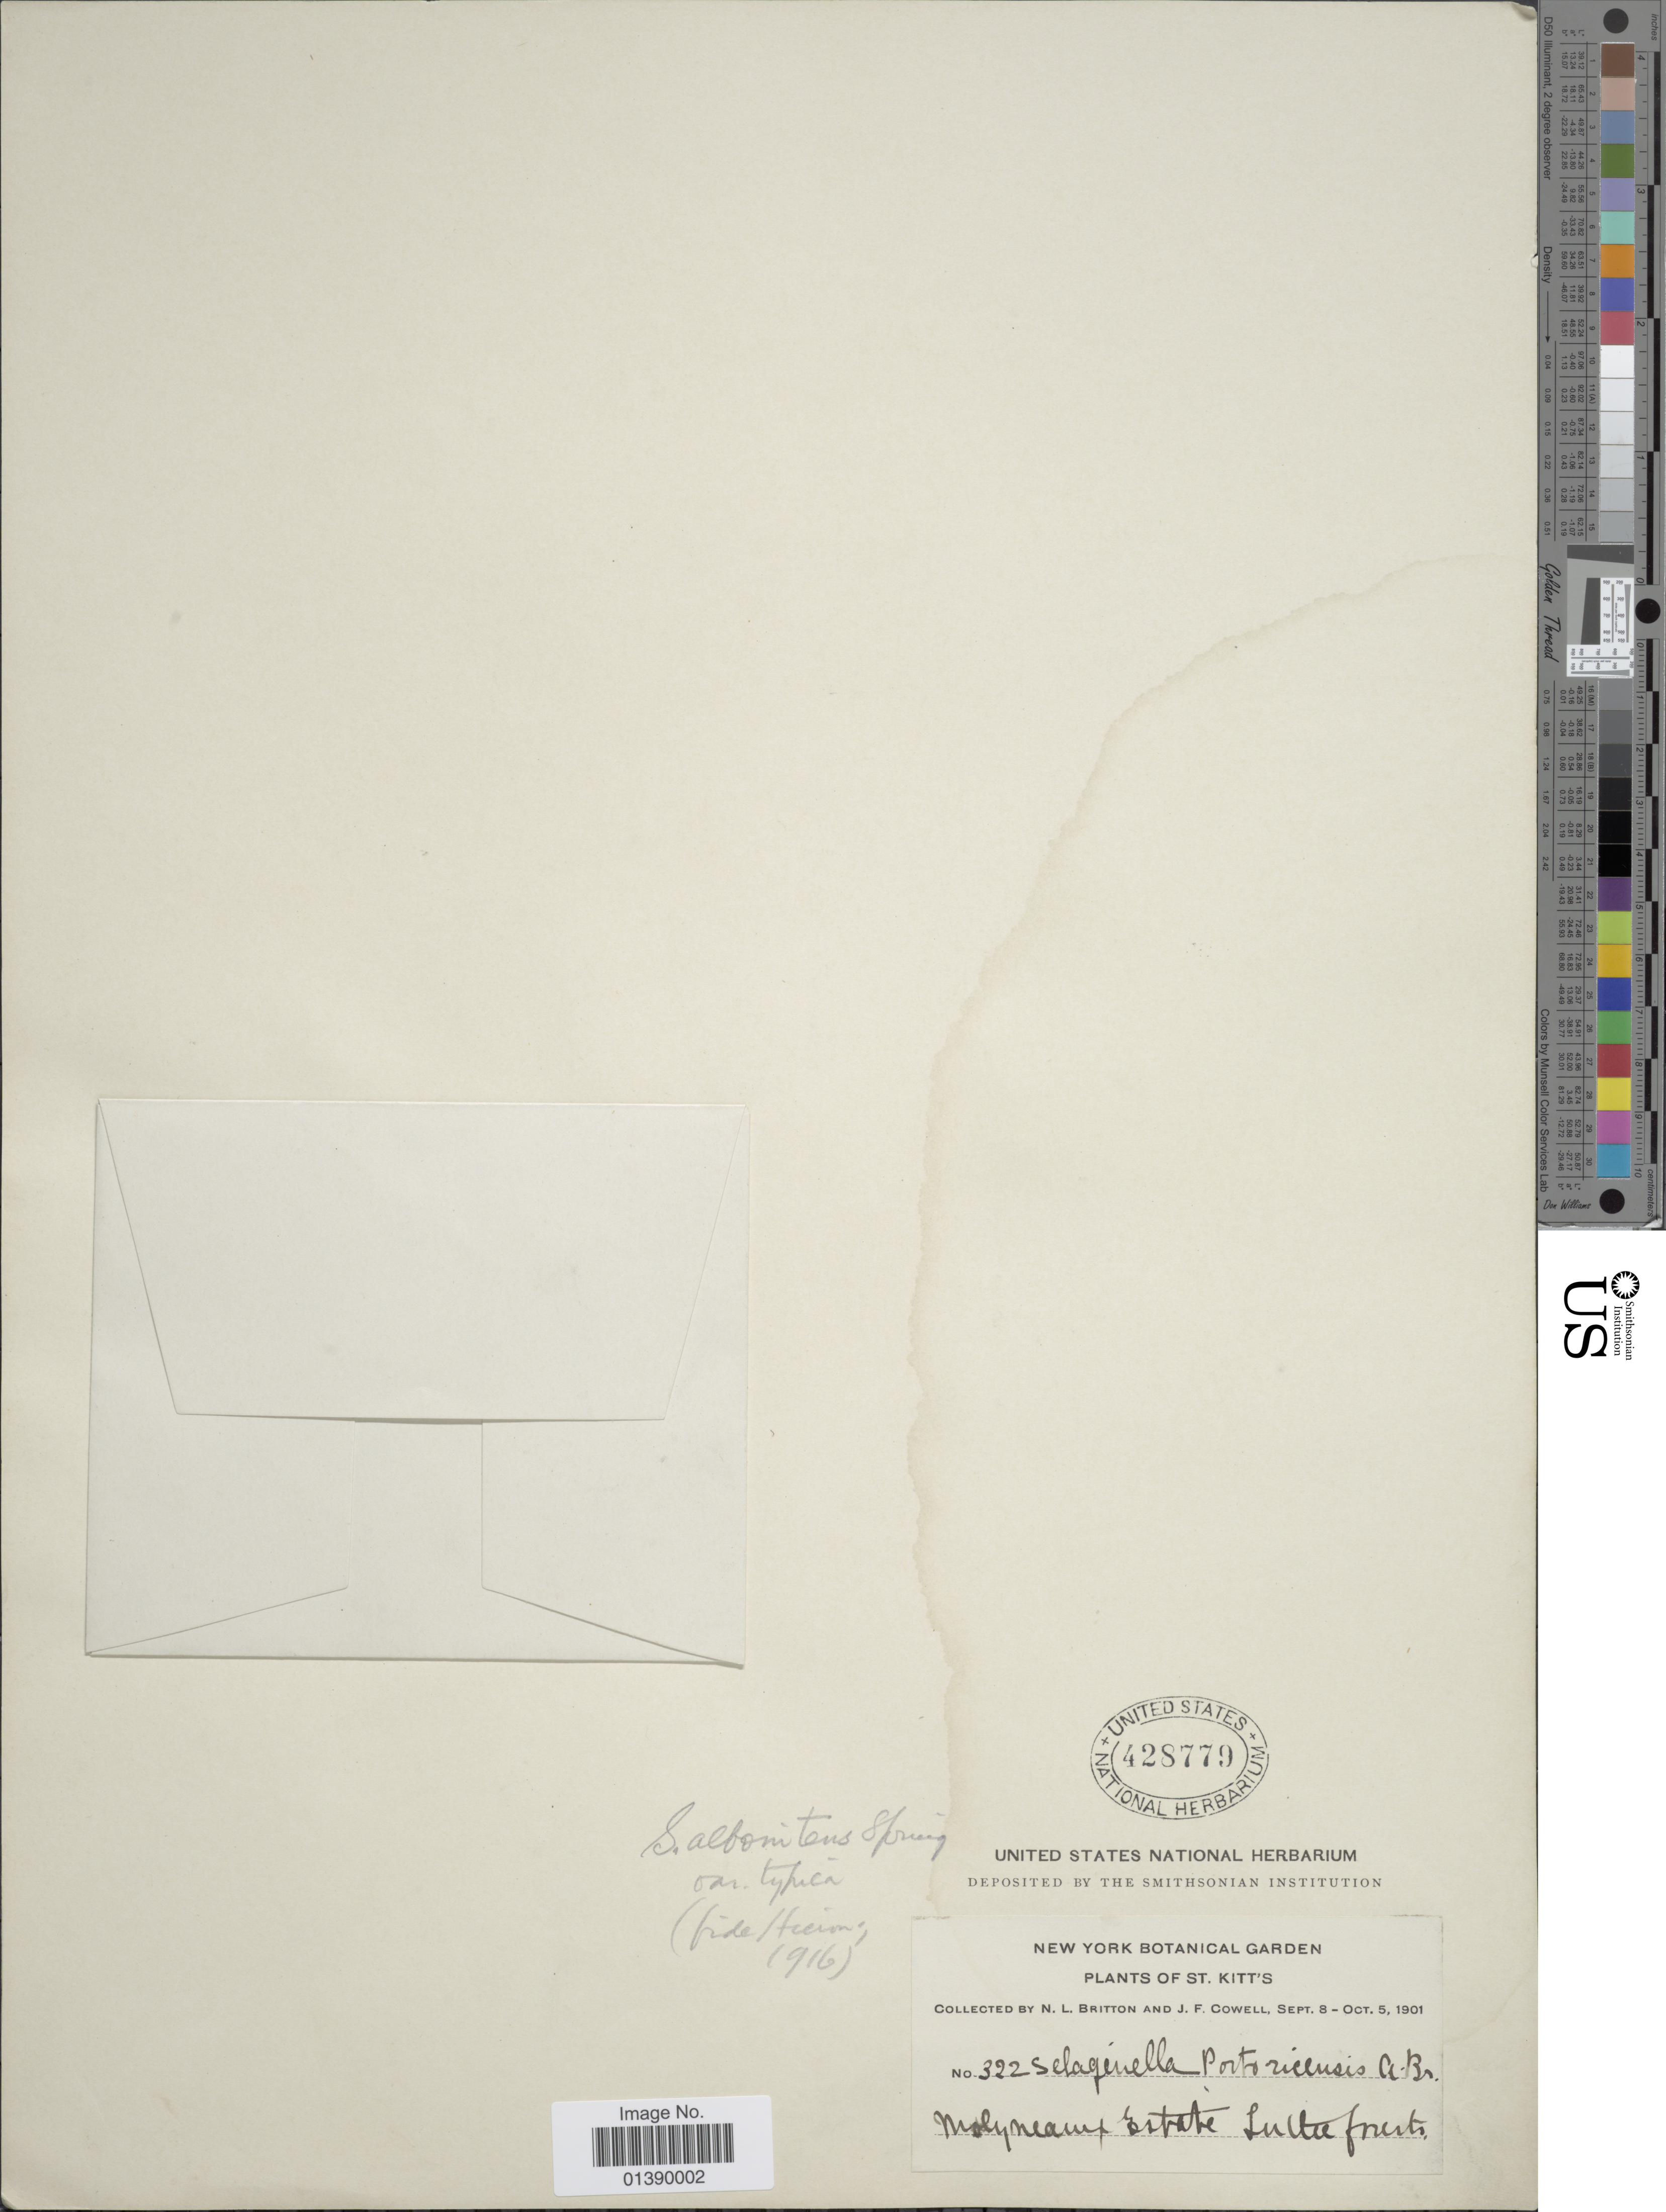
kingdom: Plantae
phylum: Tracheophyta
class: Lycopodiopsida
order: Selaginellales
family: Selaginellaceae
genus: Selaginella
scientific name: Selaginella tenella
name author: (P. Beauv.) Spring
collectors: N. Britton & J. F. Cowell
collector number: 322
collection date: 1901-09-08/1901-10-05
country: St. Christopher-Nevis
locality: St. Kitt's, Molyneaux Estate Little Forest [interpreted]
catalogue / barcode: US 428779